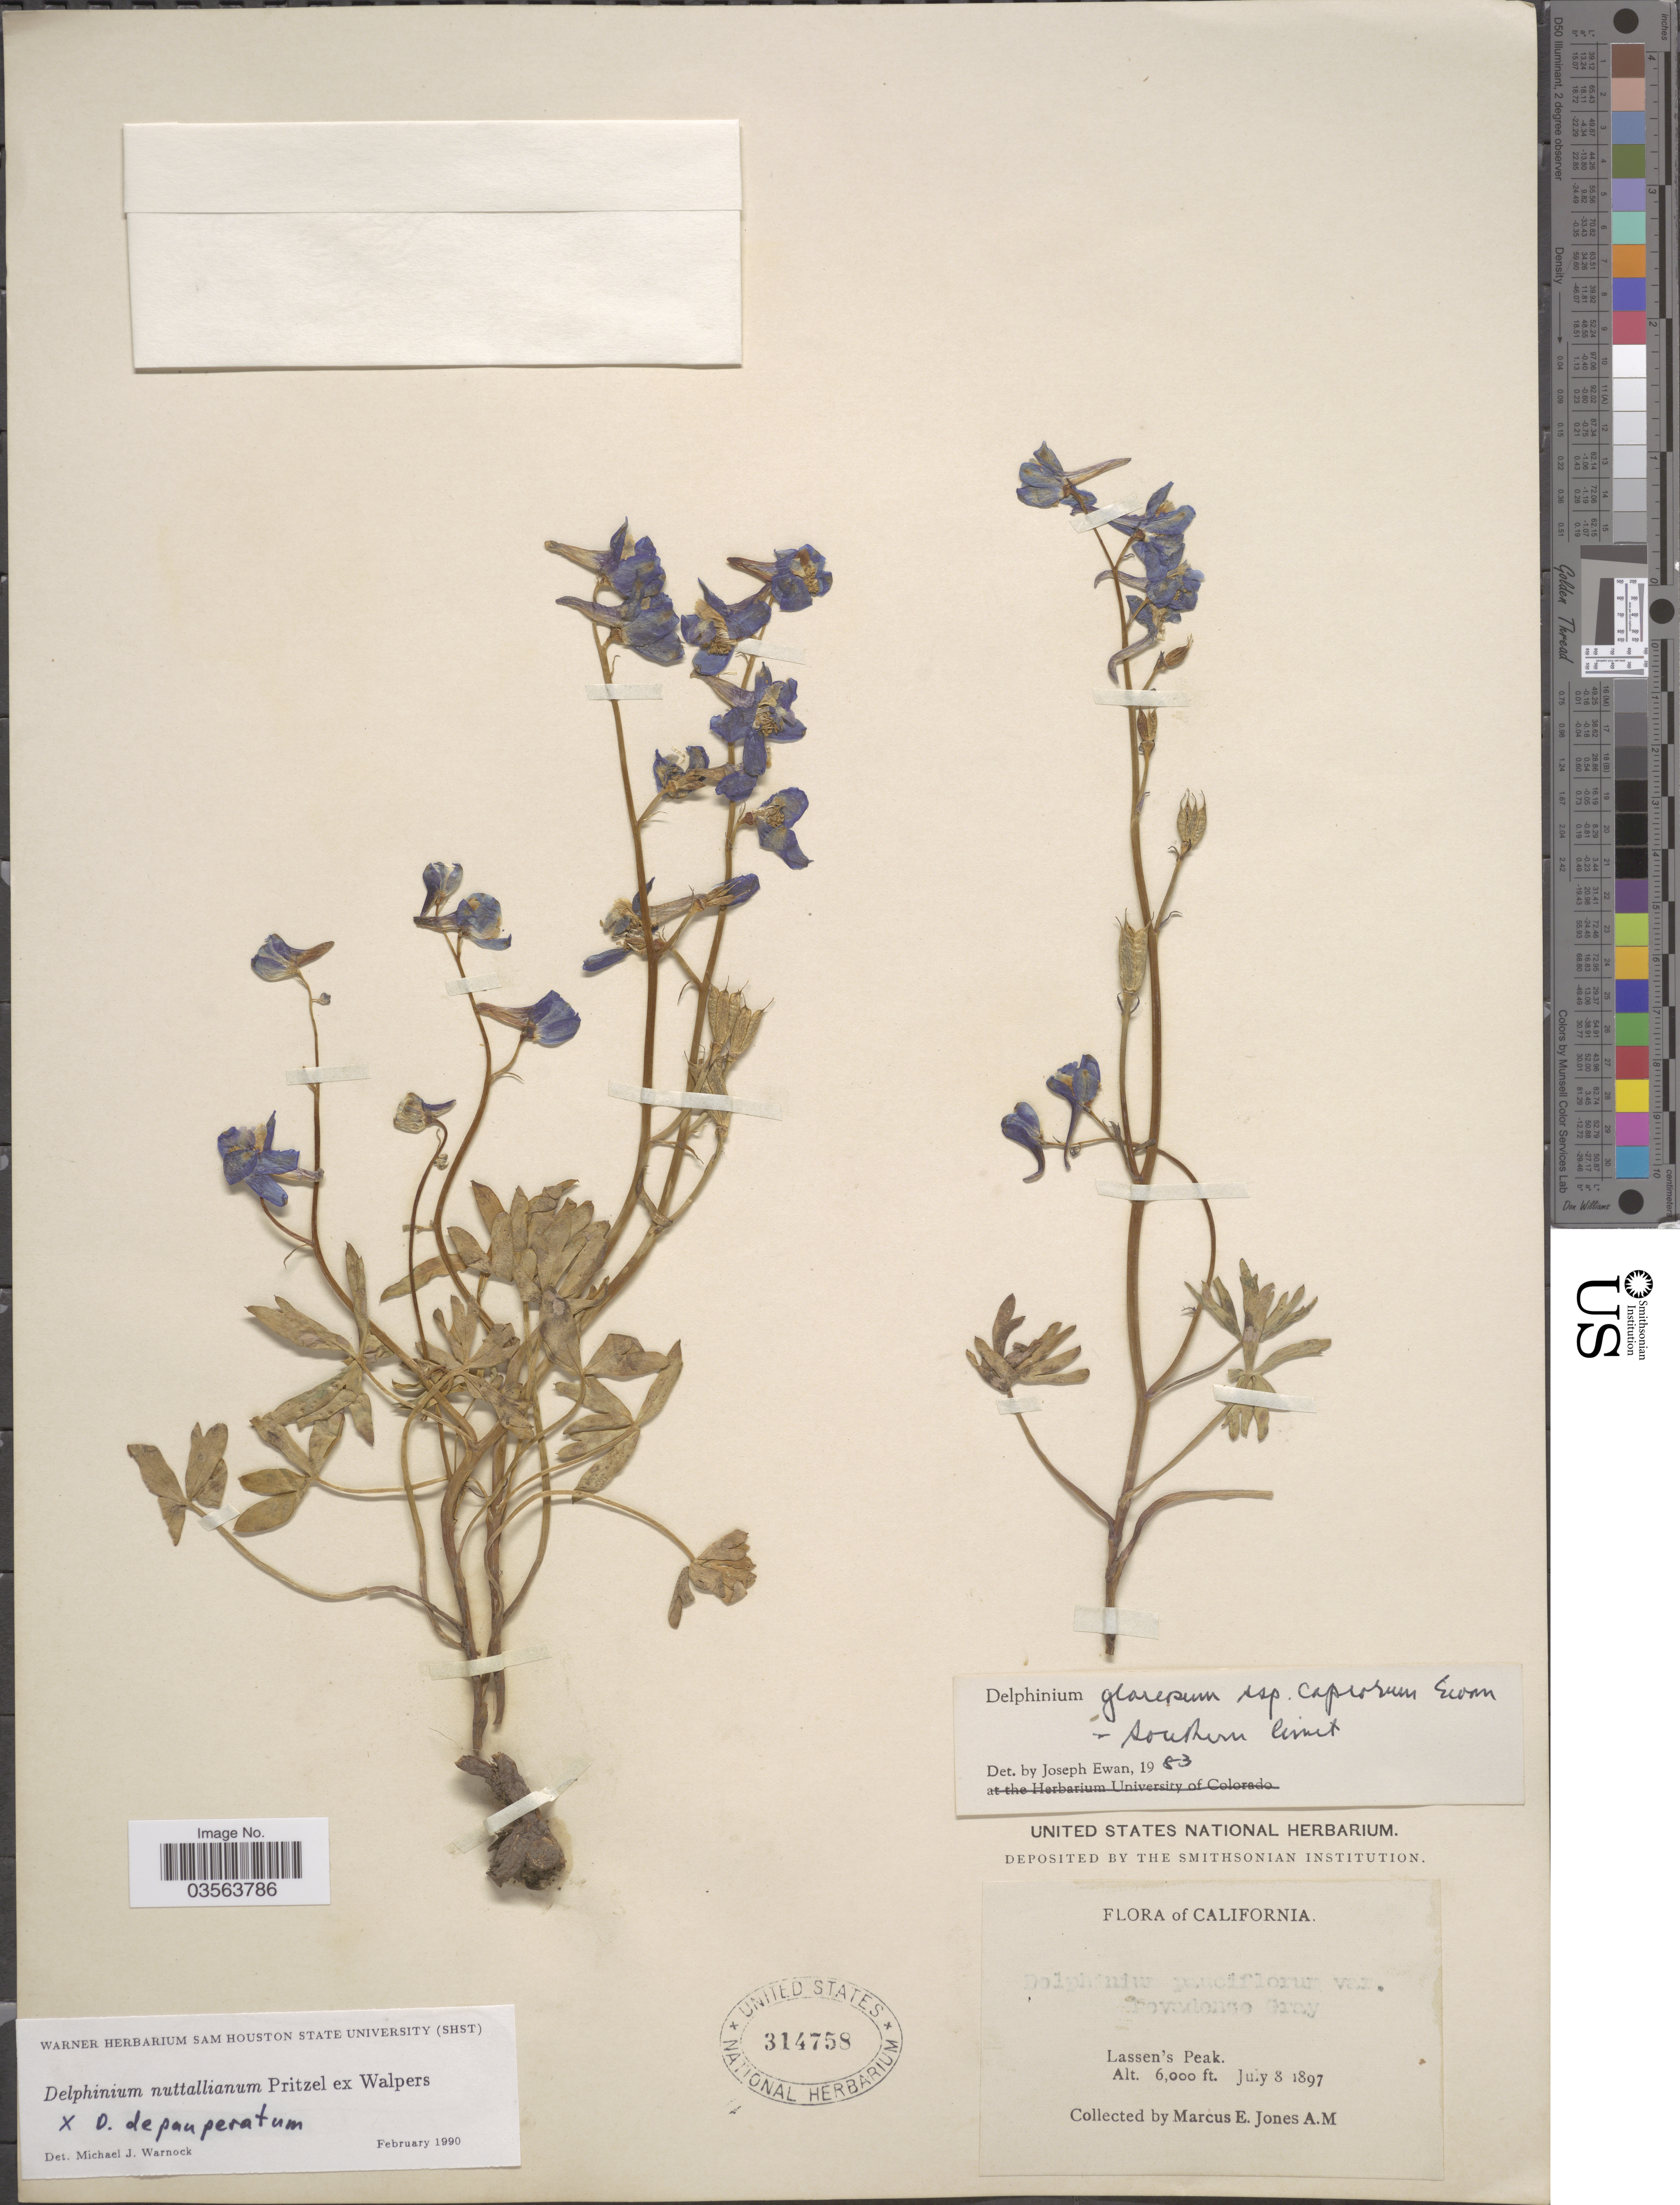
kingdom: Plantae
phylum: Tracheophyta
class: Magnoliopsida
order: Ranunculales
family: Ranunculaceae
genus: Delphinium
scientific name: Delphinium nuttallianum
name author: E. Pritz. ex Walpers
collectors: M. E. Jones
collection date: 1897-07-08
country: United States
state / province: California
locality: Lassen's Peak.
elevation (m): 1829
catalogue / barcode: US 314758